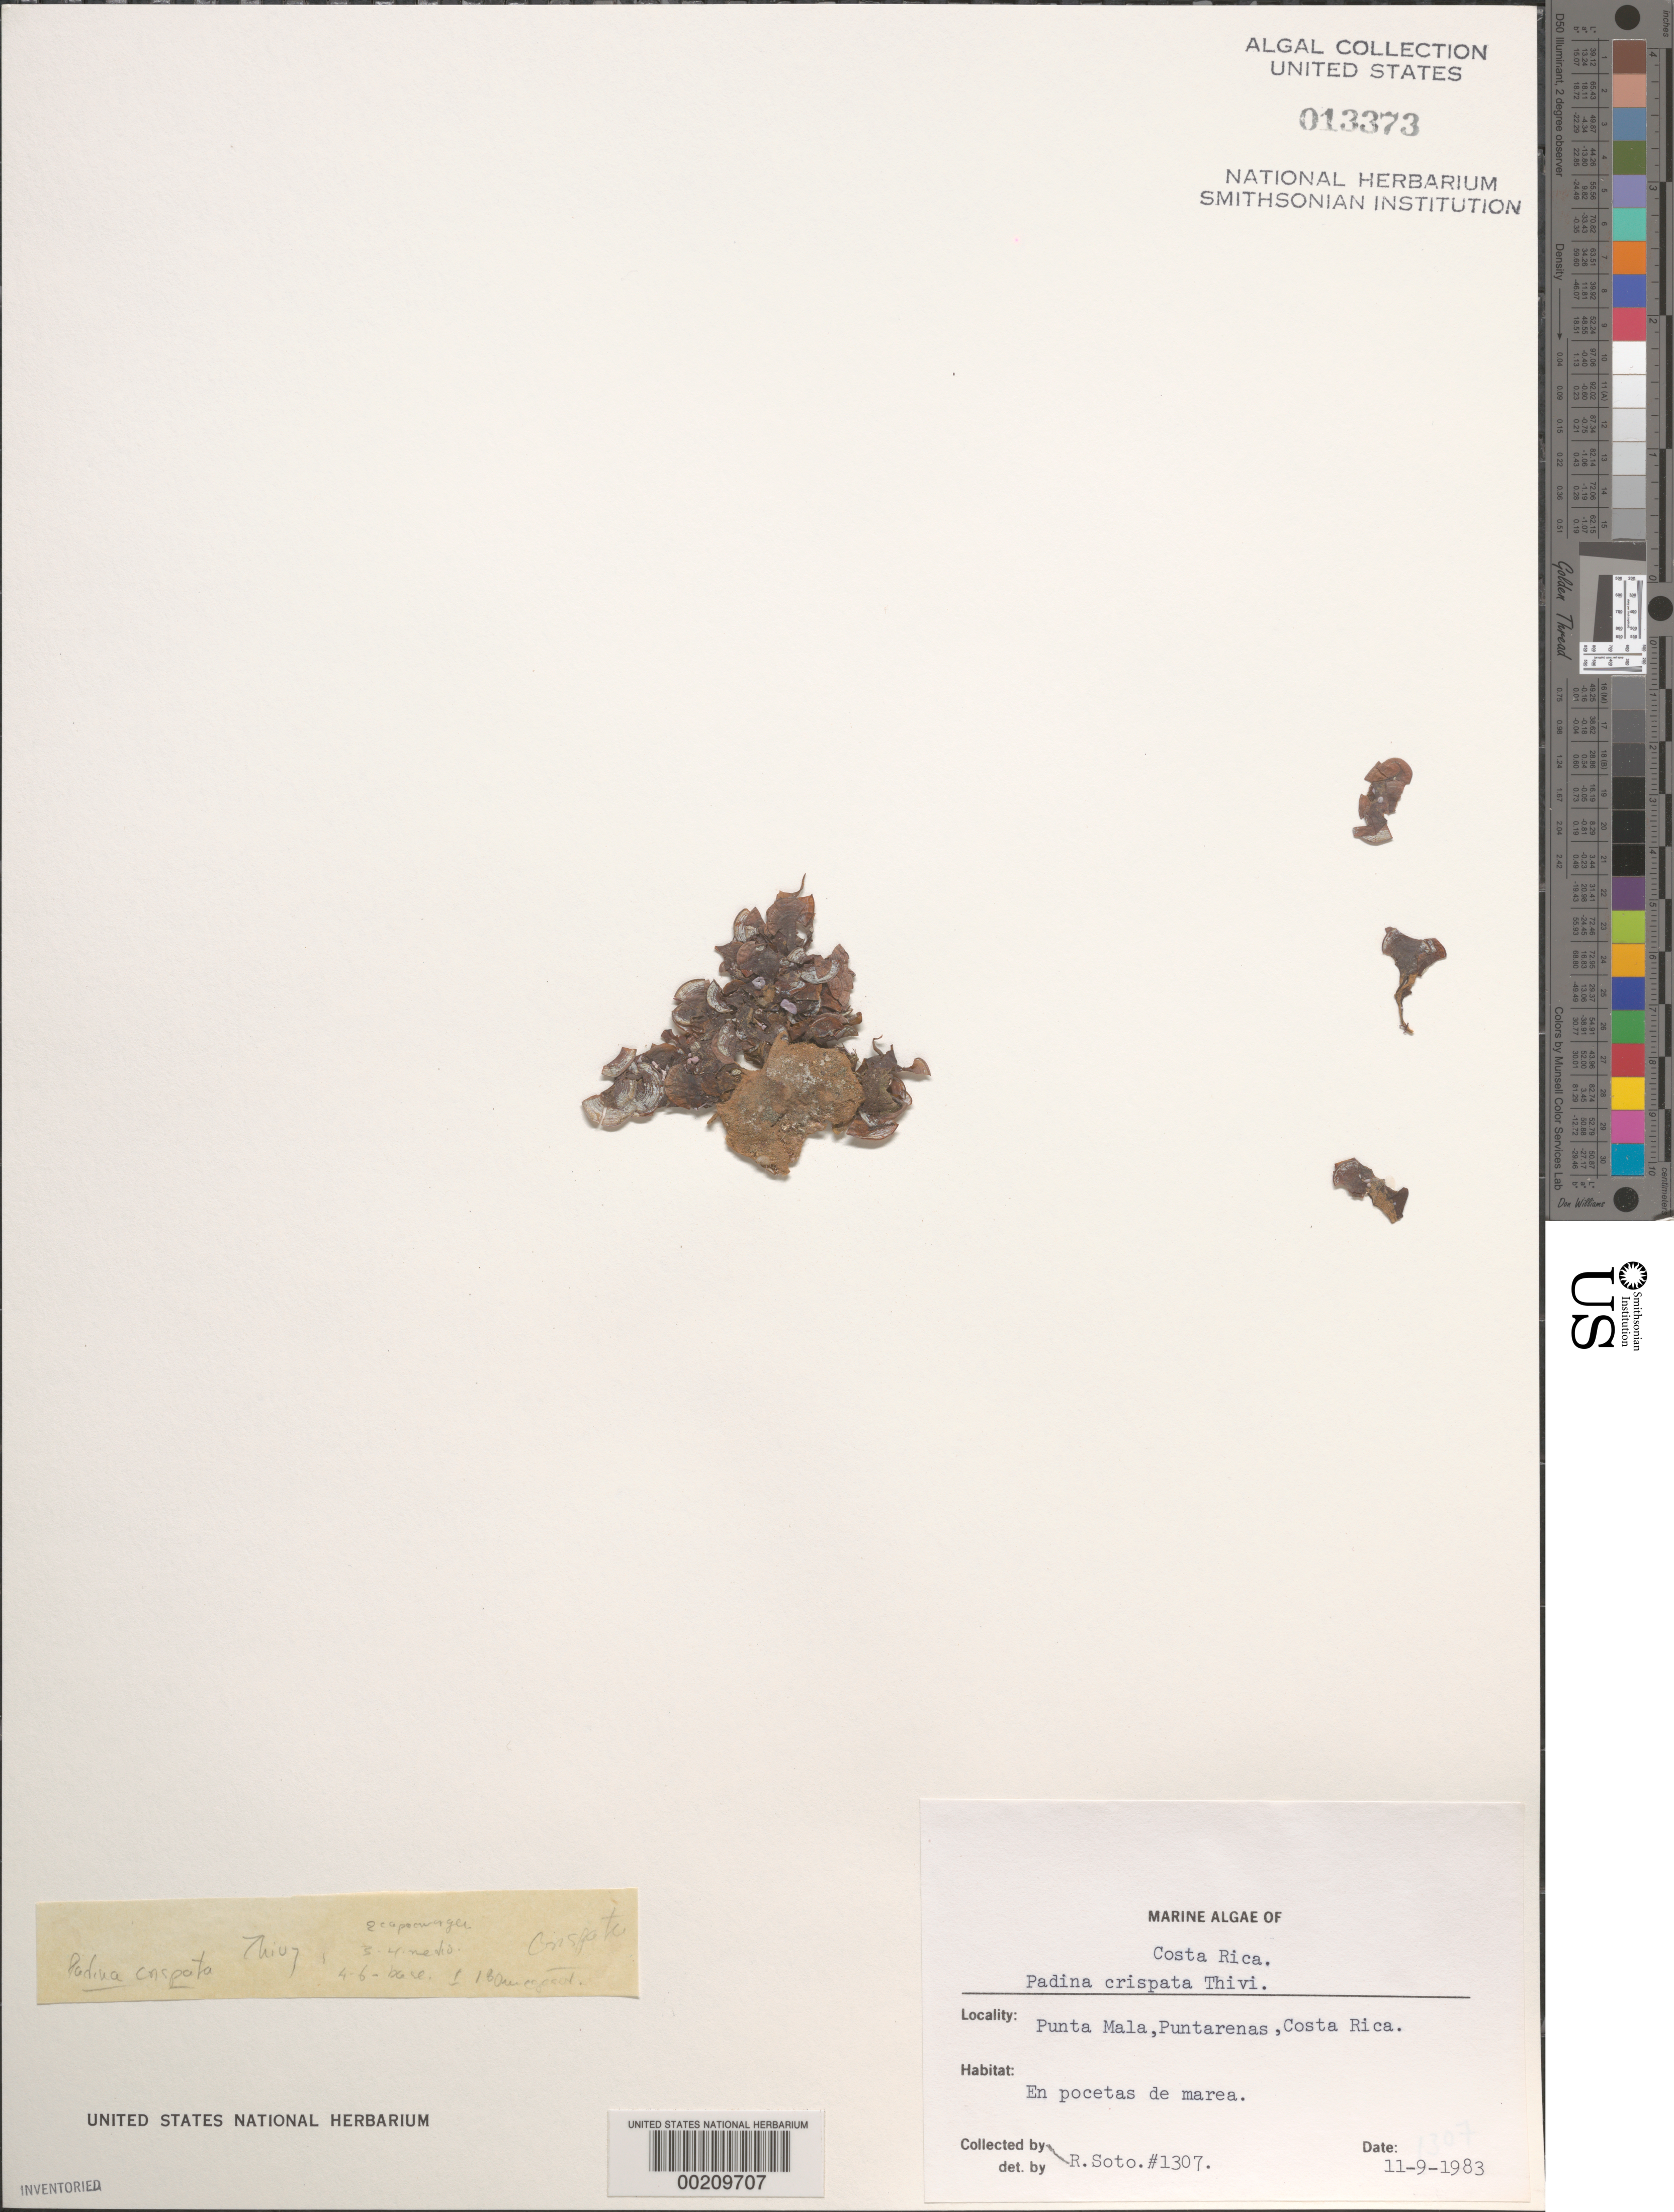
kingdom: Chromista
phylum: Ochrophyta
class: Phaeophyceae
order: Dictyotales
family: Dictyotaceae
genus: Padina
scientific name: Padina crispata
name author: Thivy in W.R. Taylor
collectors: R. Soto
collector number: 1307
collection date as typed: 11 Sep 1983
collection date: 1983-09-11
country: Costa Rica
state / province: Puntarenas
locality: Punta mala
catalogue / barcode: US 13373